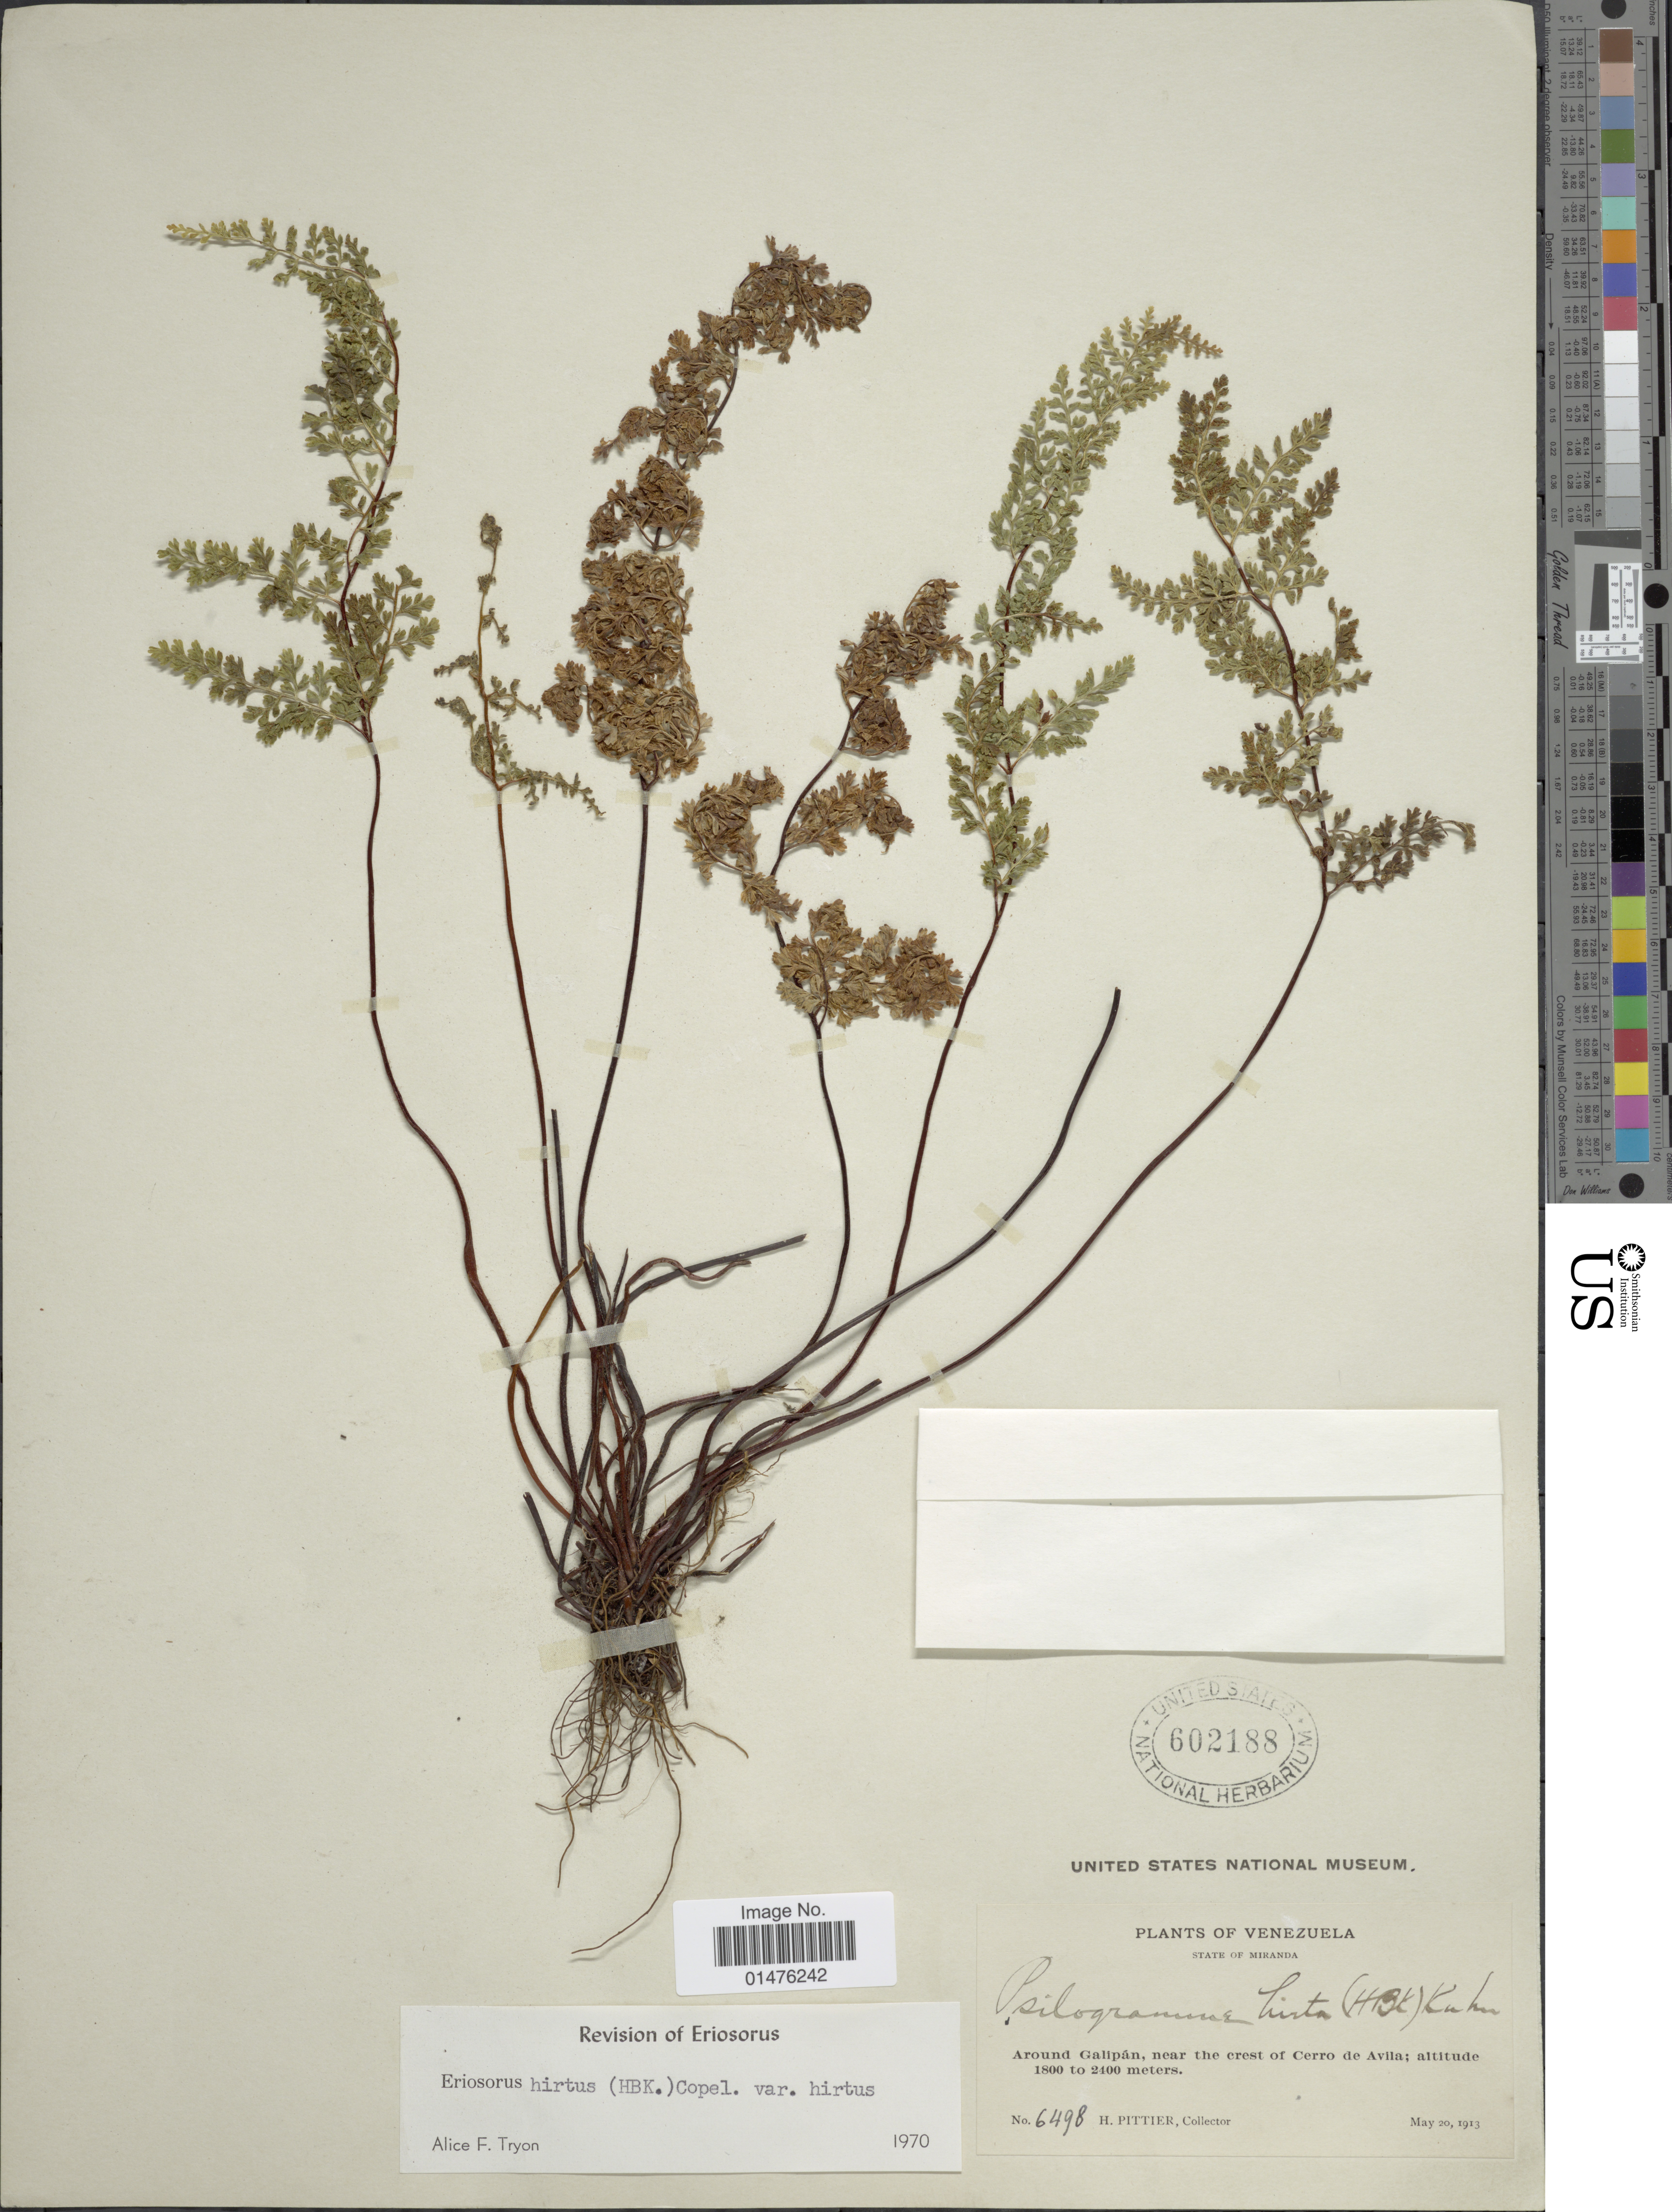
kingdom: Plantae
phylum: Tracheophyta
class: Polypodiopsida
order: Polypodiales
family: Pteridaceae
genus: Jamesonia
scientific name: Jamesonia hirta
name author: (Kunth) Christenh.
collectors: H. F. Pittier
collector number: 6498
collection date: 1913-05-20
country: Venezuela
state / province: Miranda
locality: Around Galipán, near the crest of Cerro de Avila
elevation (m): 1800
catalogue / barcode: US 602188